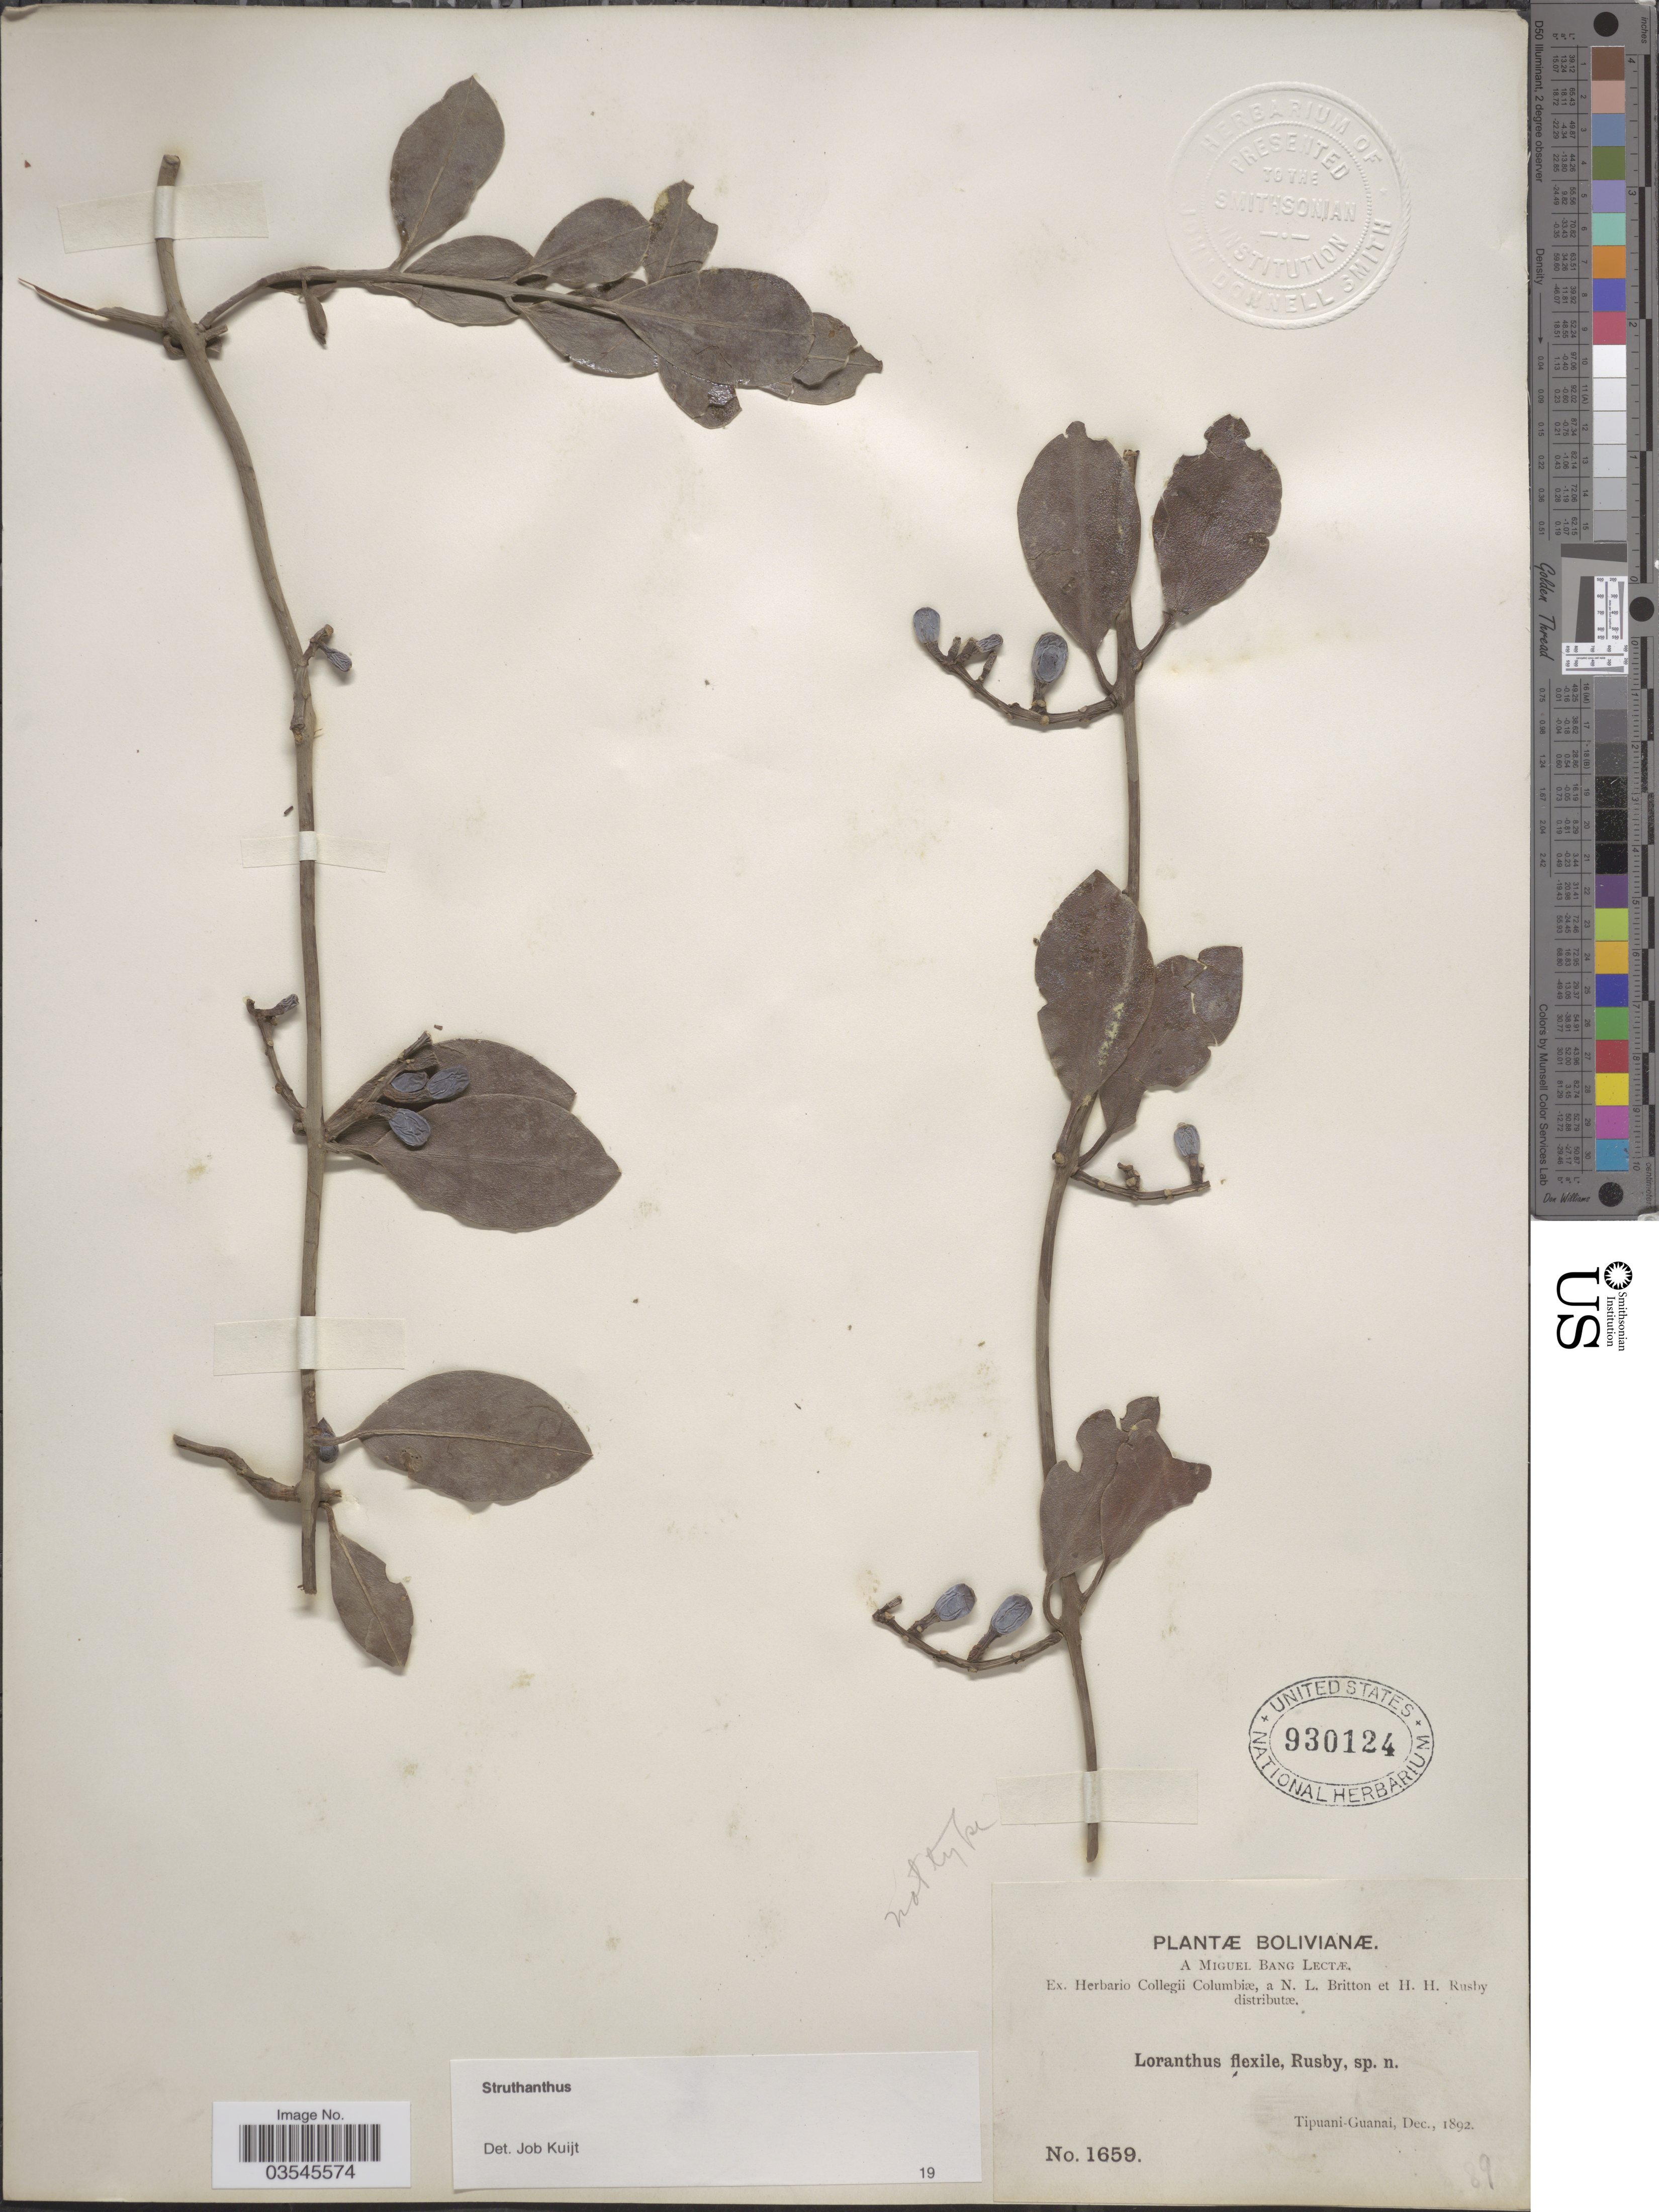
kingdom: Plantae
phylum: Tracheophyta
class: Magnoliopsida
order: Santalales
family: Loranthaceae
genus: Struthanthus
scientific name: Struthanthus sp.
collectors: M. Bang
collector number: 1659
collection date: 1892-12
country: Bolivia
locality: Tipuani-Guanai.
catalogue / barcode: US 930124